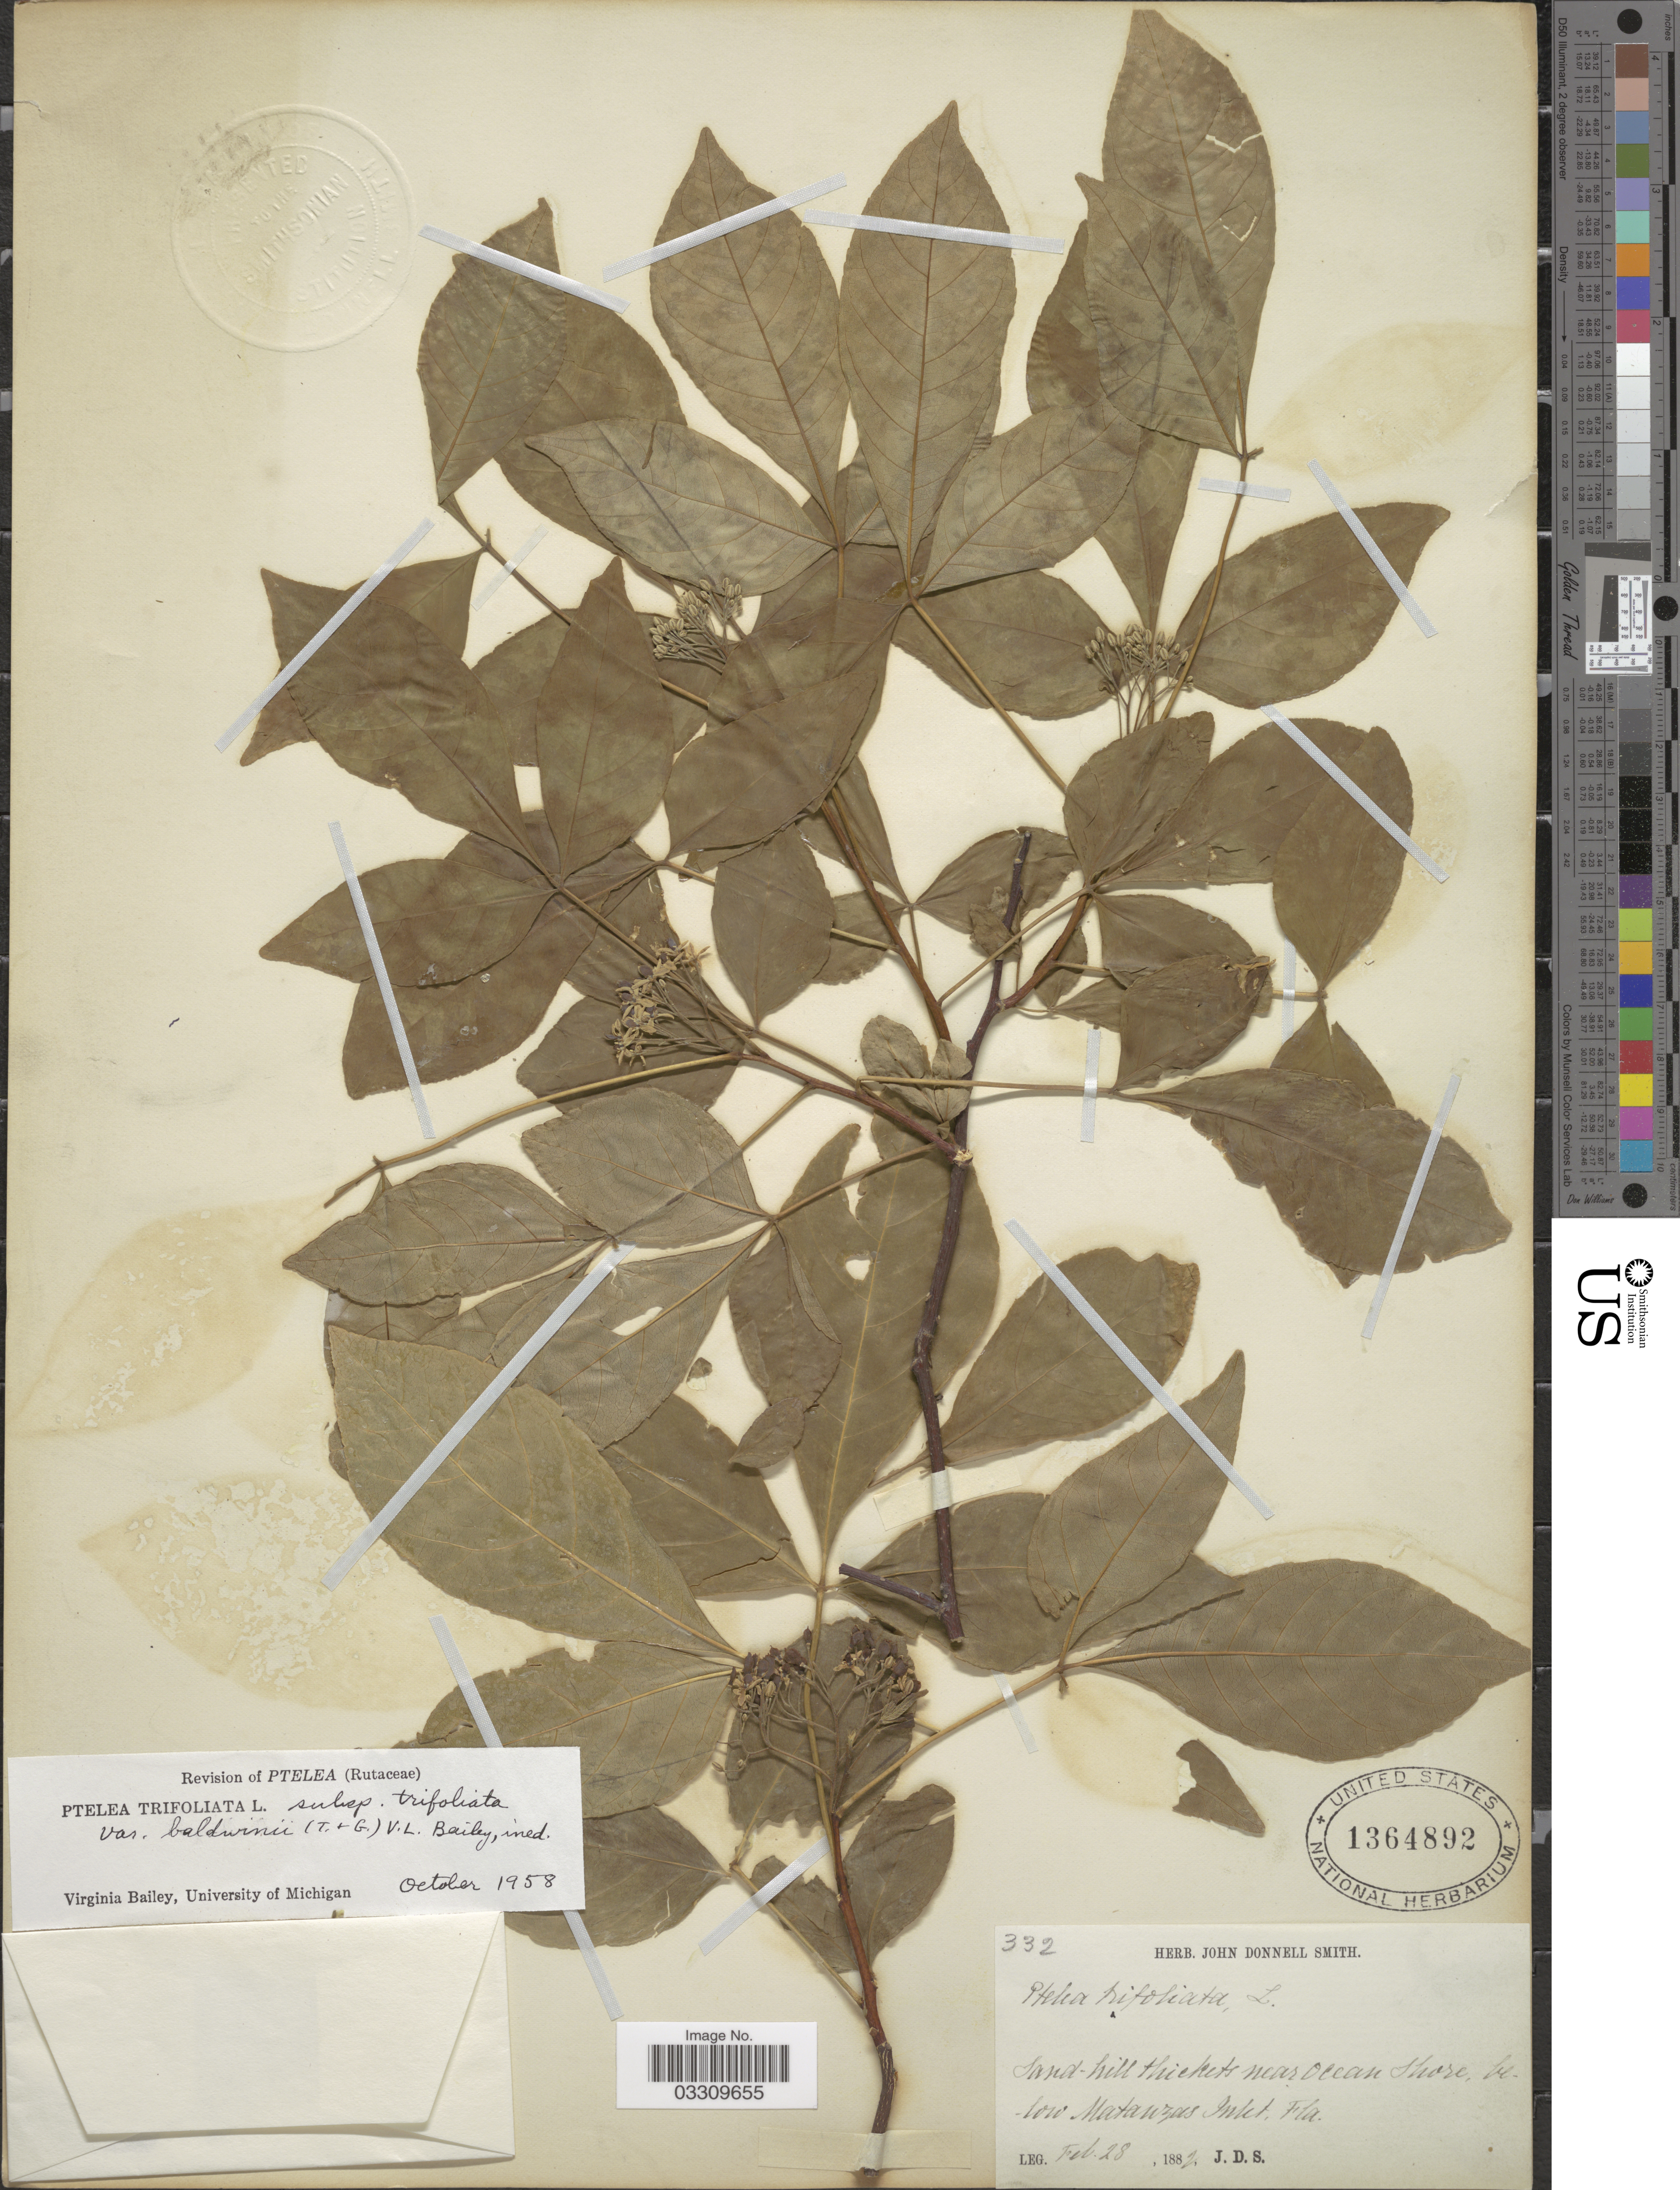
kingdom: Plantae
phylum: Tracheophyta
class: Magnoliopsida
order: Sapindales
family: Rutaceae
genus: Ptelea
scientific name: Ptelea trifoliata var. baldwinii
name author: (Torr. & A. Gray) D.B. Ward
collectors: J. Donnell Smith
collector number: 332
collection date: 1882-02-28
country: United States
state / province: Florida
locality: Sand-hill thicket near Ocean Shore, below Matanzas Inlet.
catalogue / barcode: US 1364892